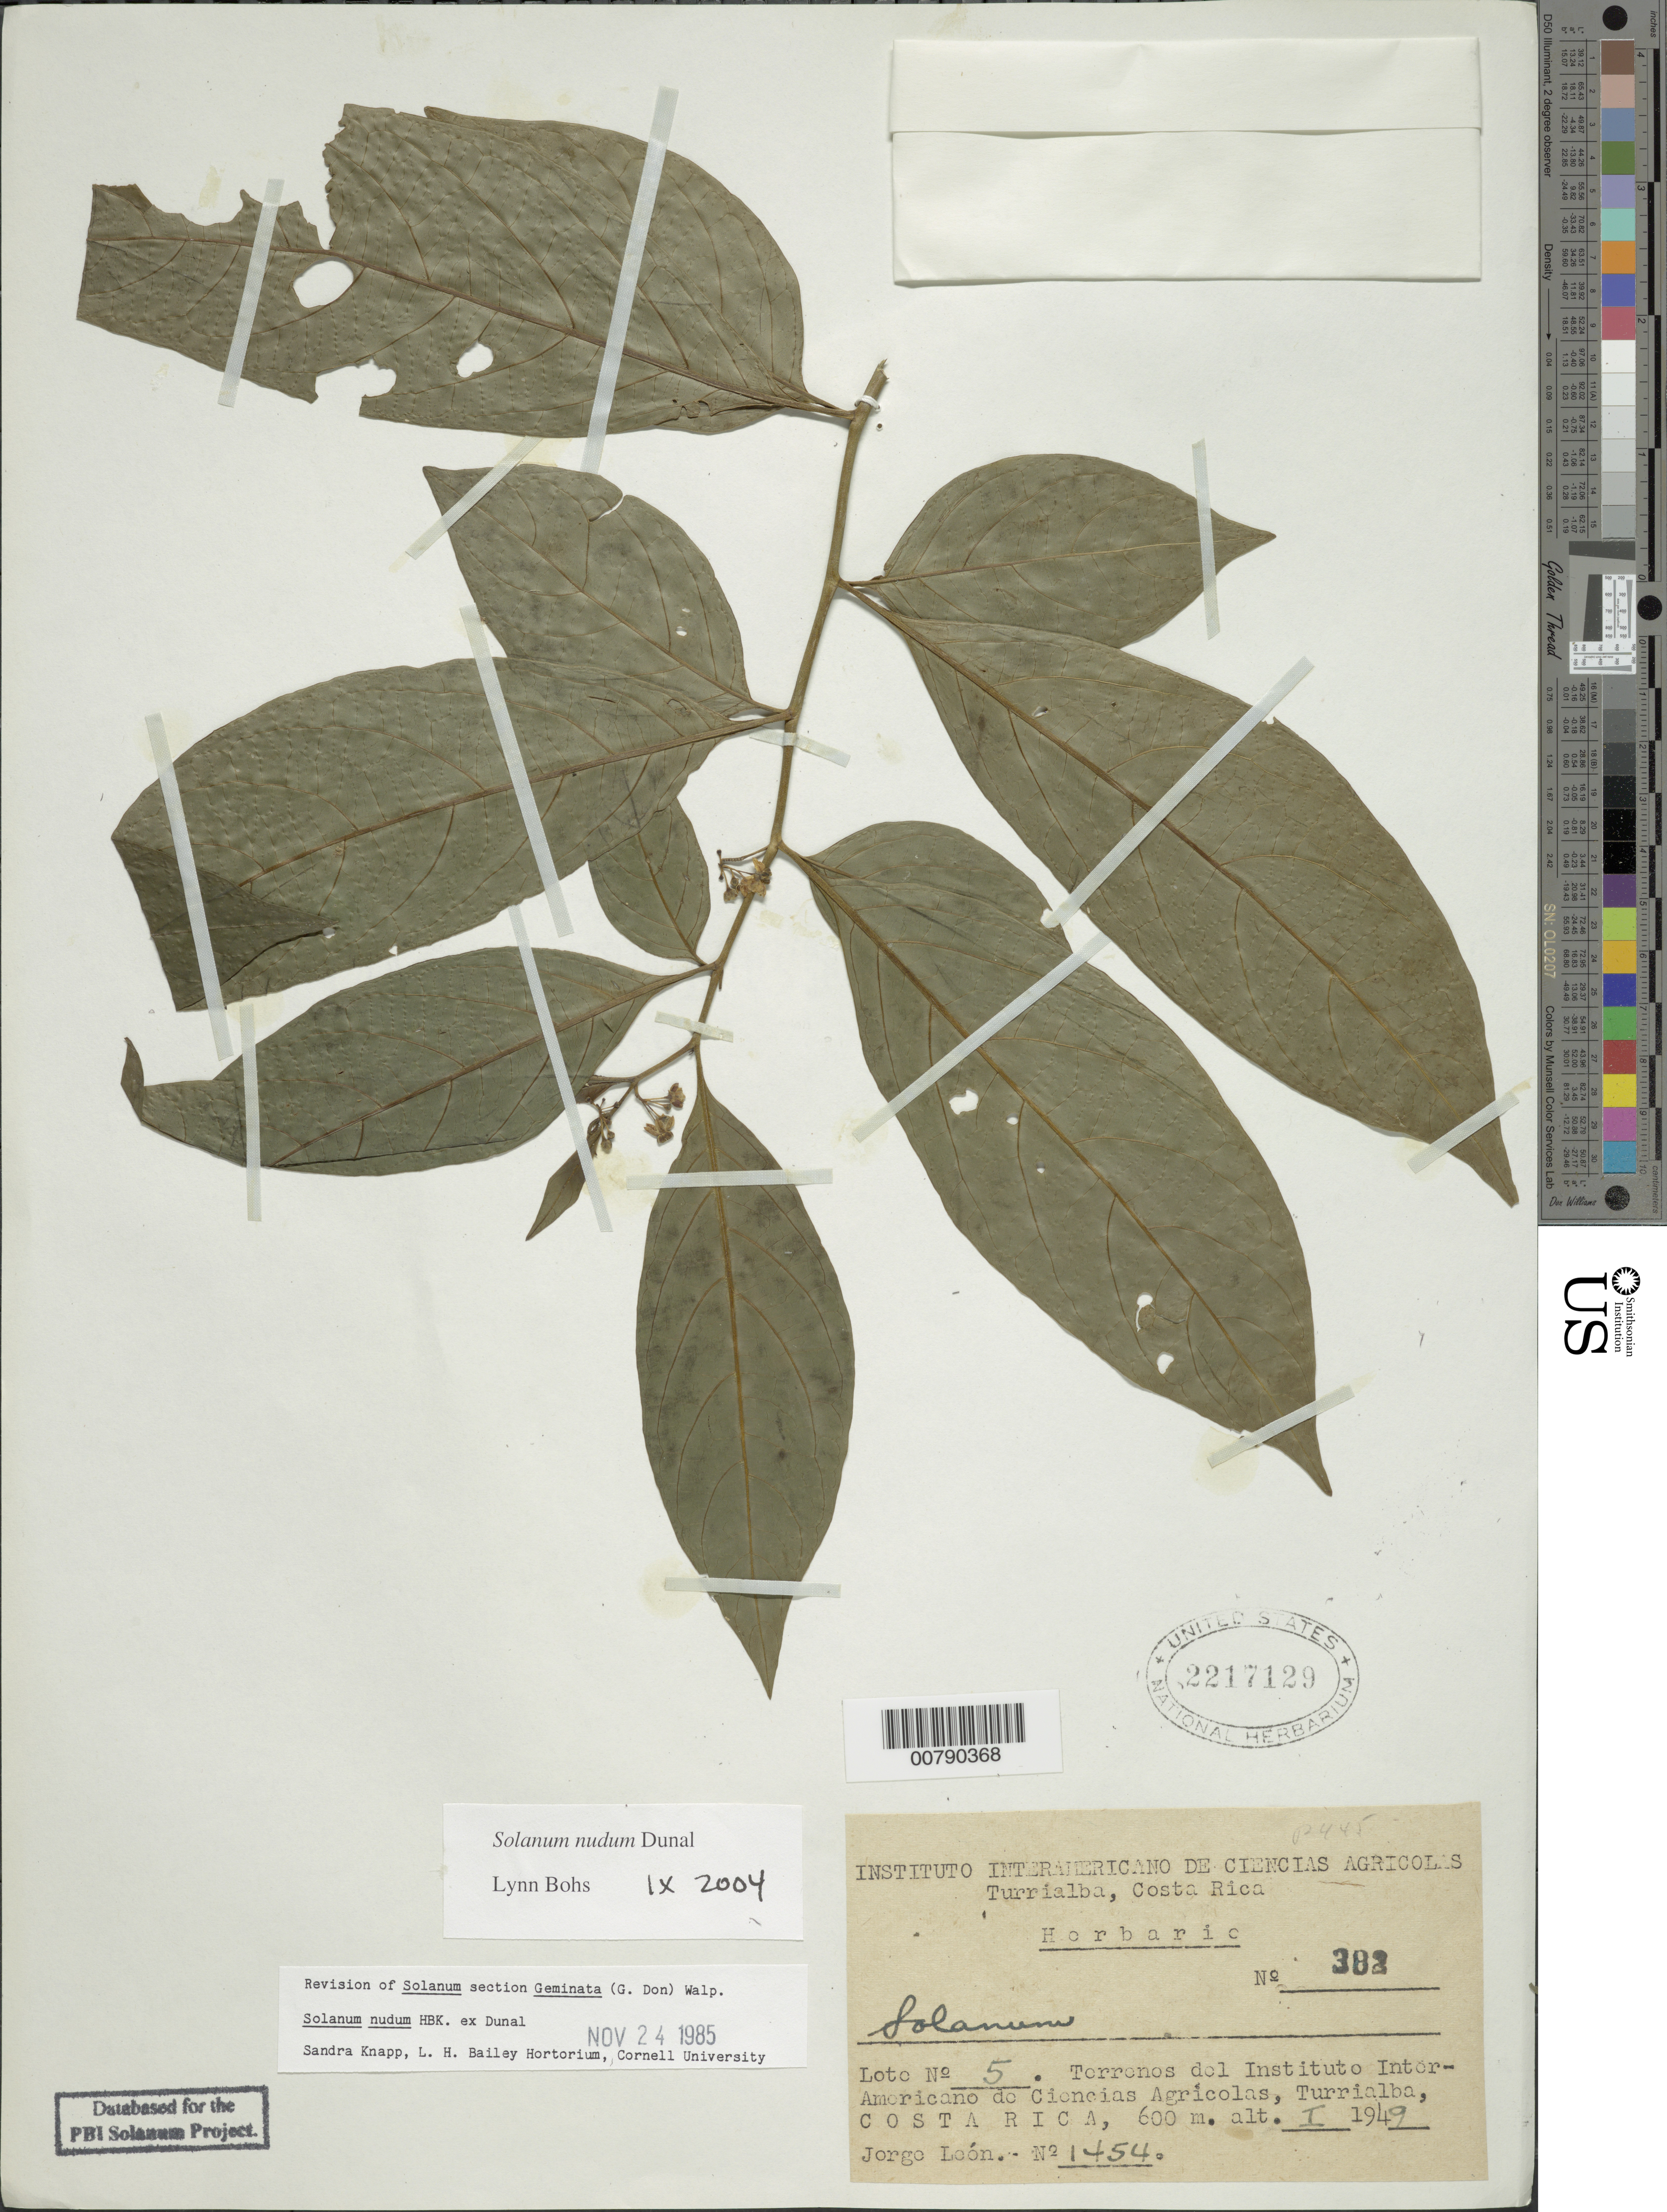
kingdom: Plantae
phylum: Tracheophyta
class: Magnoliopsida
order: Solanales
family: Solanaceae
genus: Solanum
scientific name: Solanum nudum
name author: Dunal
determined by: Bohs, L. A.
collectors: J. León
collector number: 1454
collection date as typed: Jan 1949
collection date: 1949-01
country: Costa Rica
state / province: Cartago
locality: Terrenos del Instituto Interamericano de Ciencias Agrícolas, Turrialba.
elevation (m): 600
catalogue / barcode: US 2217129